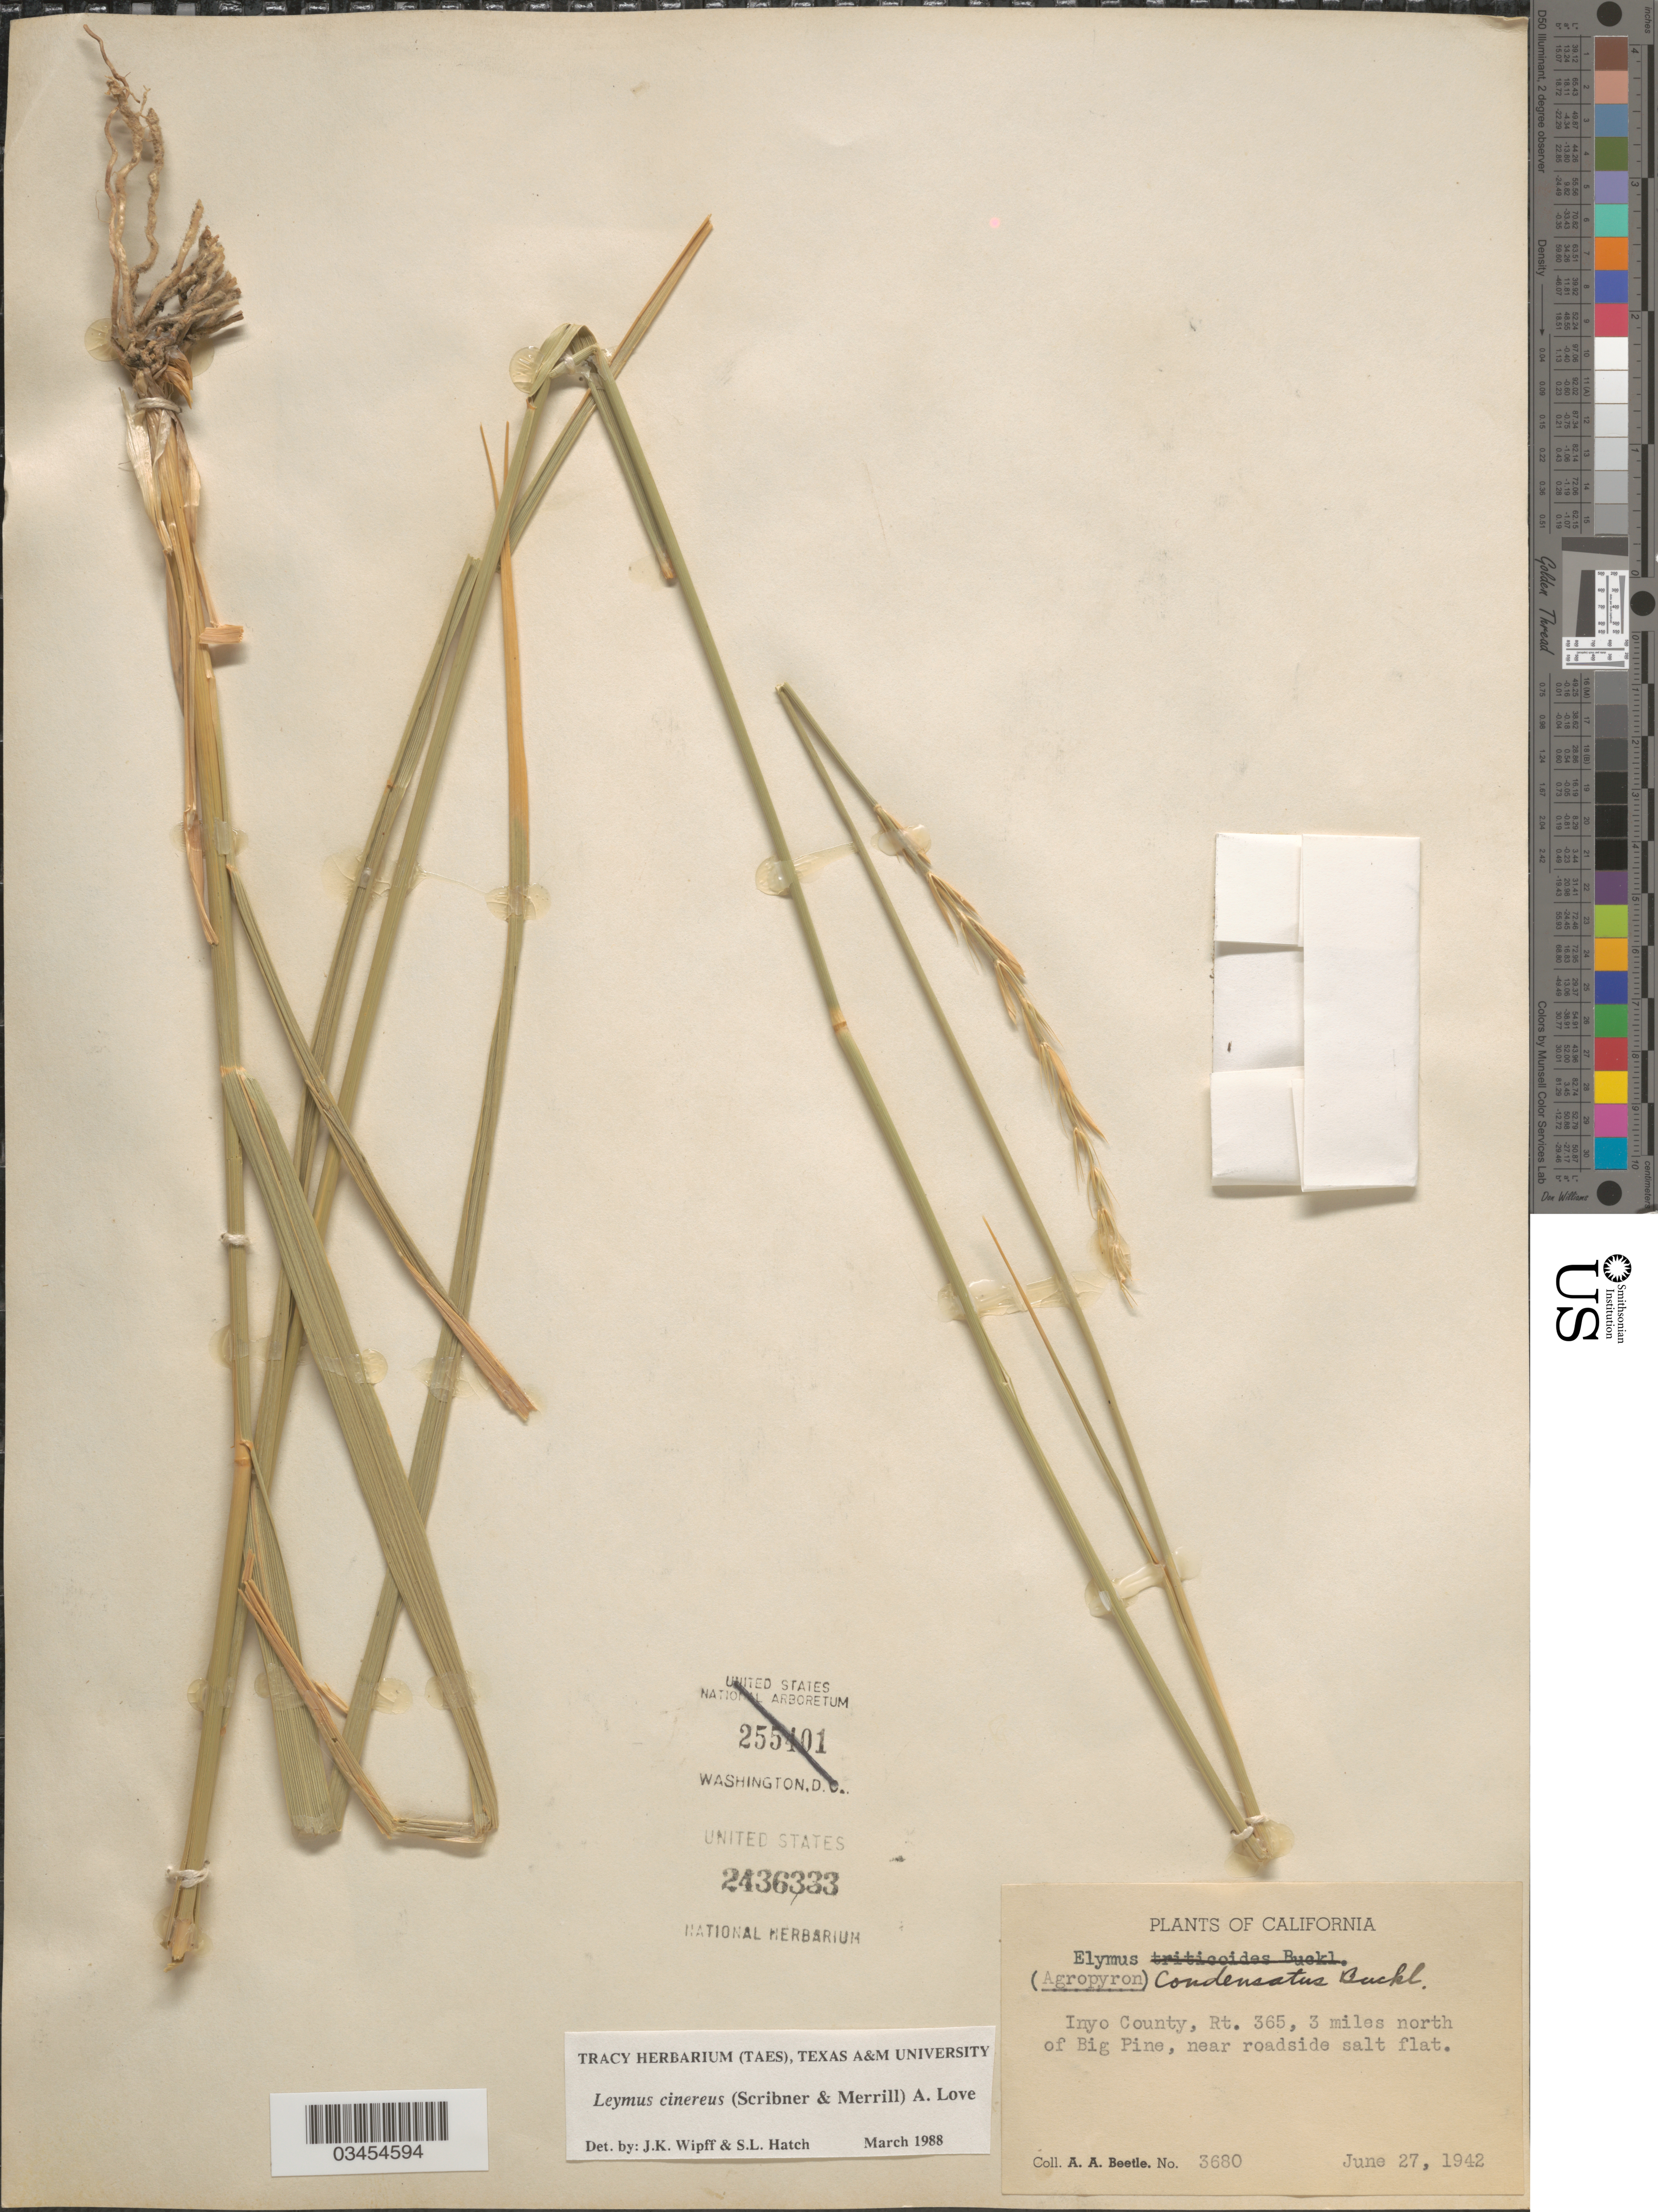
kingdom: Plantae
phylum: Tracheophyta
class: Liliopsida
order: Poales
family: Poaceae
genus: Leymus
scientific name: Leymus cinereus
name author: (Scribn. & Merr.) Á. Löve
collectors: A. A. Beetle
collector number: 3680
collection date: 1942-06-27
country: United States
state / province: California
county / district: Inyo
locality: Inyo County, Rt. 365, 3 miles north of Big Pine, near roadside salt flat.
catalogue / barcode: US 2436333